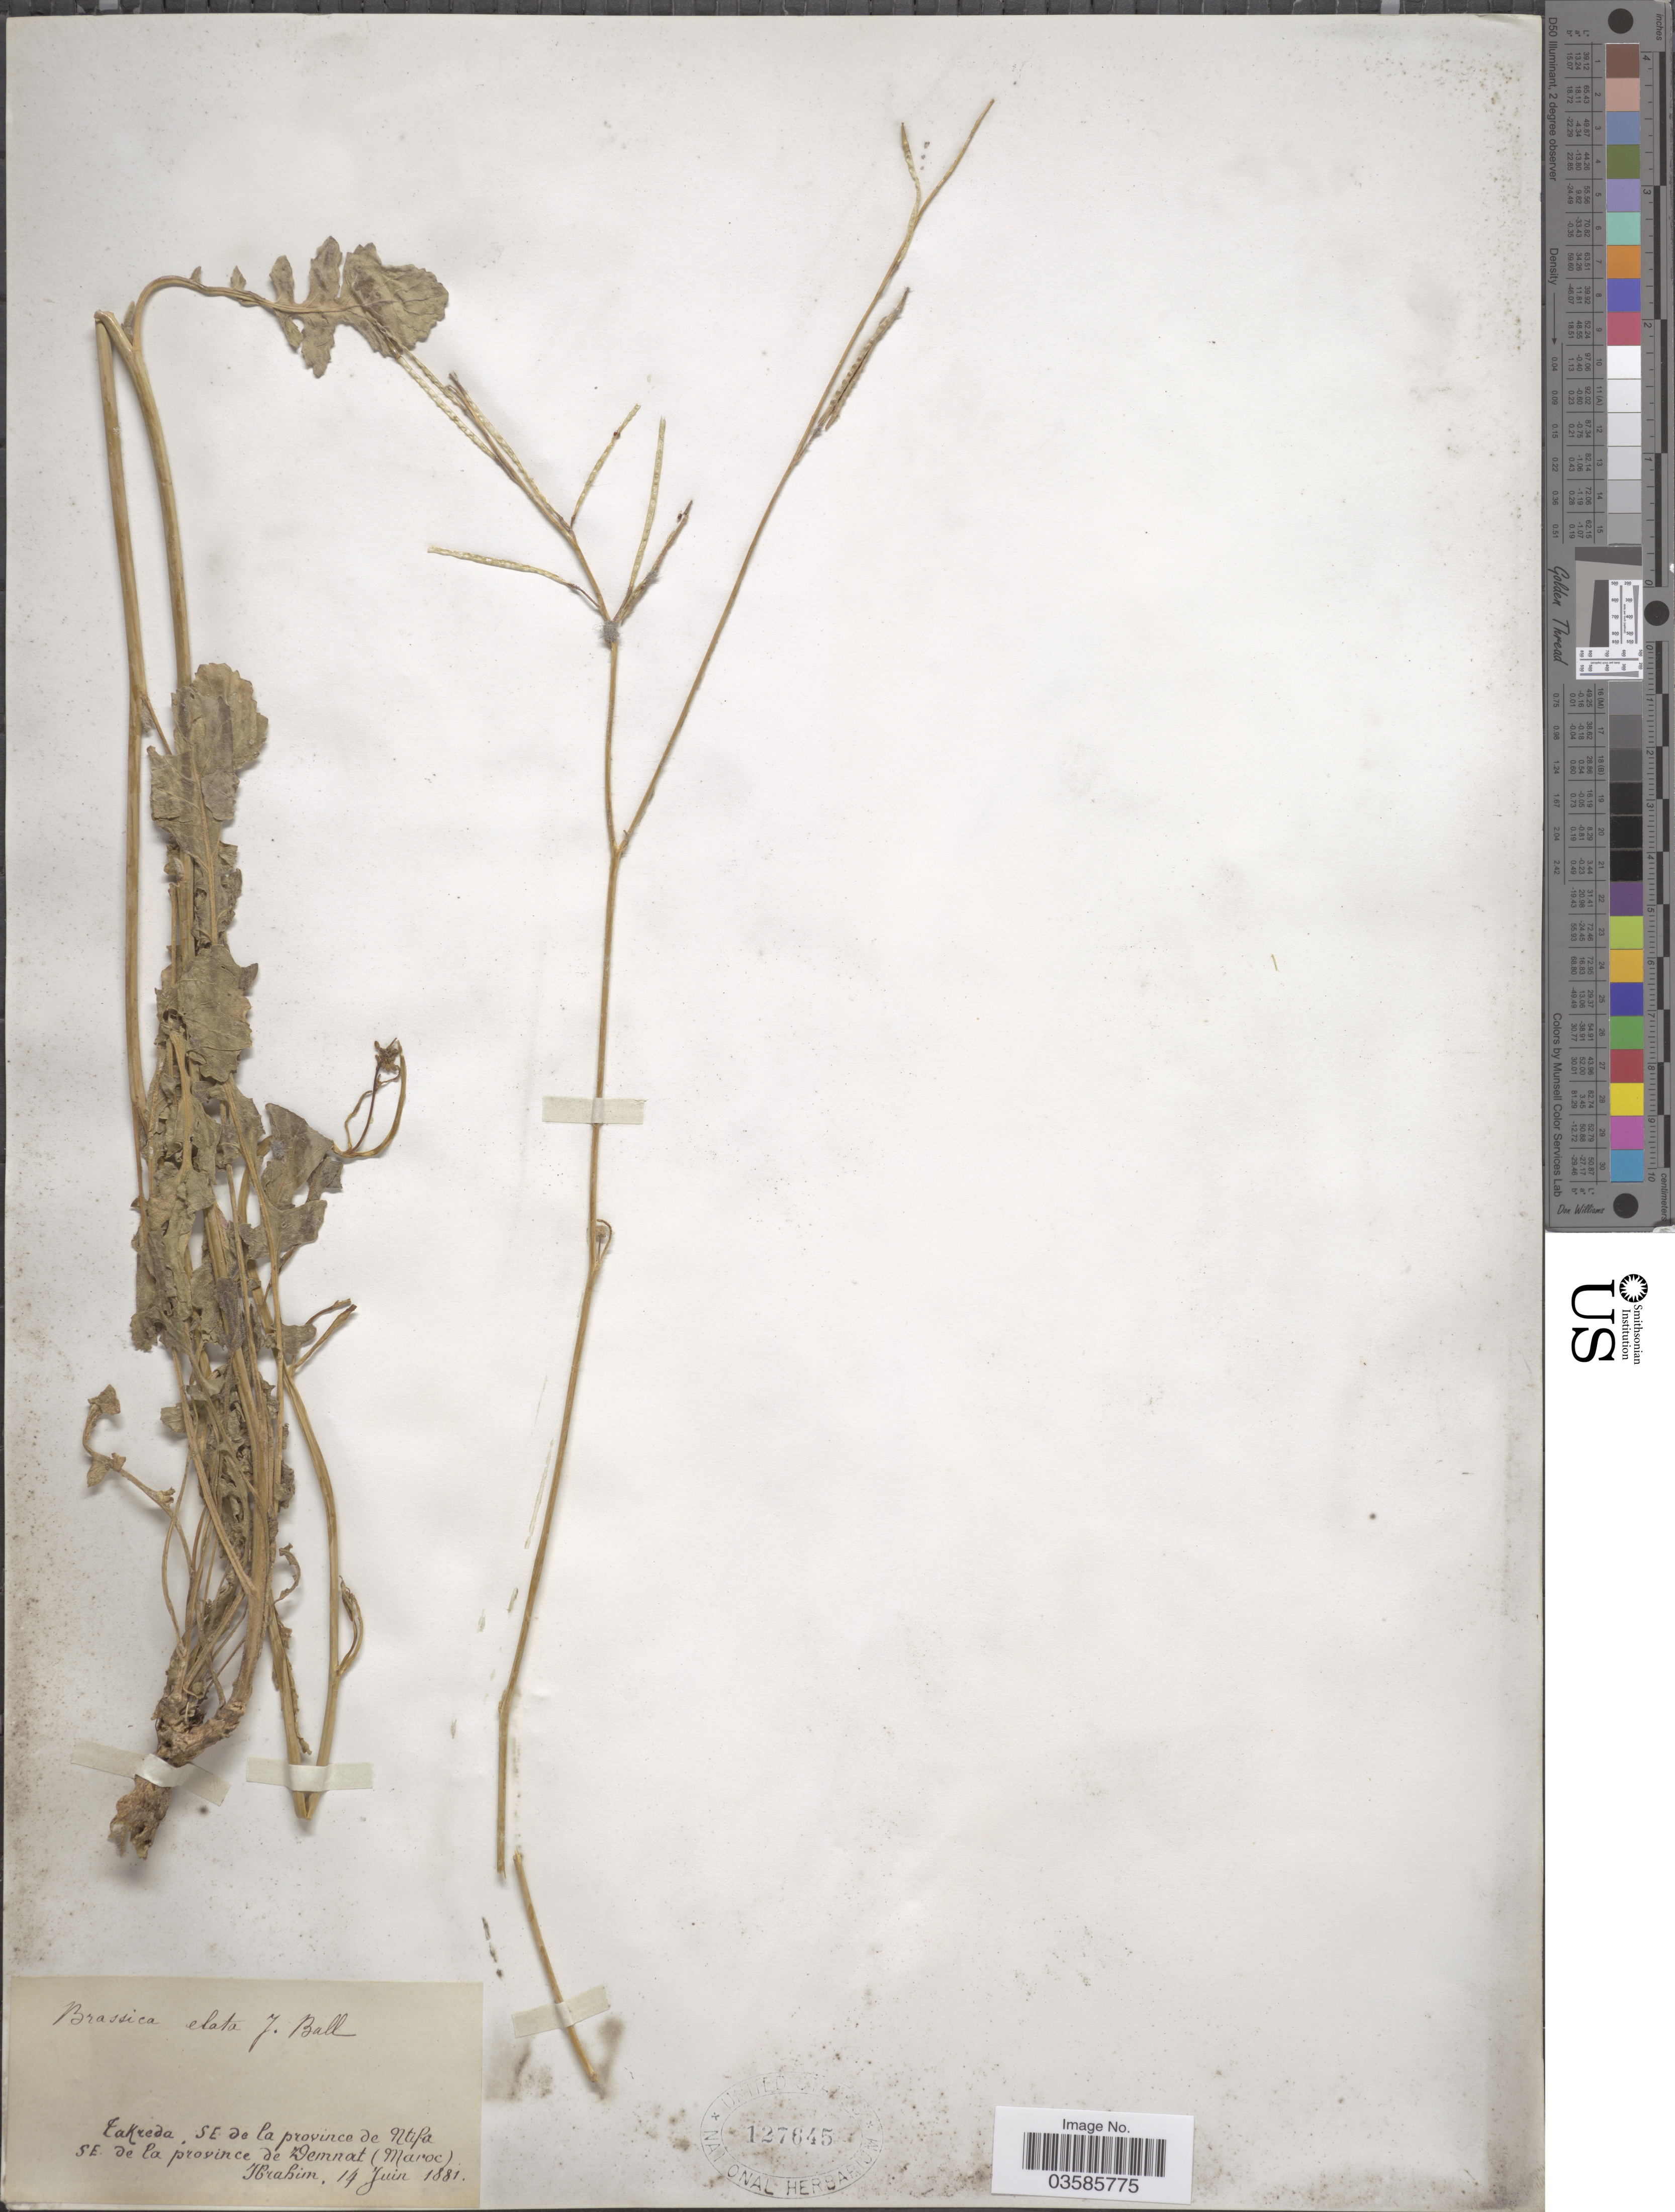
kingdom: Plantae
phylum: Tracheophyta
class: Magnoliopsida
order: Brassicales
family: Brassicaceae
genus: Brassica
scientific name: Brassica elata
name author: Ball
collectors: -. Ibrahim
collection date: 1881-06-14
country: Morocco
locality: Takreda, SE de la province de Ntifa. SE de la province de Demnat (Maroc).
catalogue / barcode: US 127645